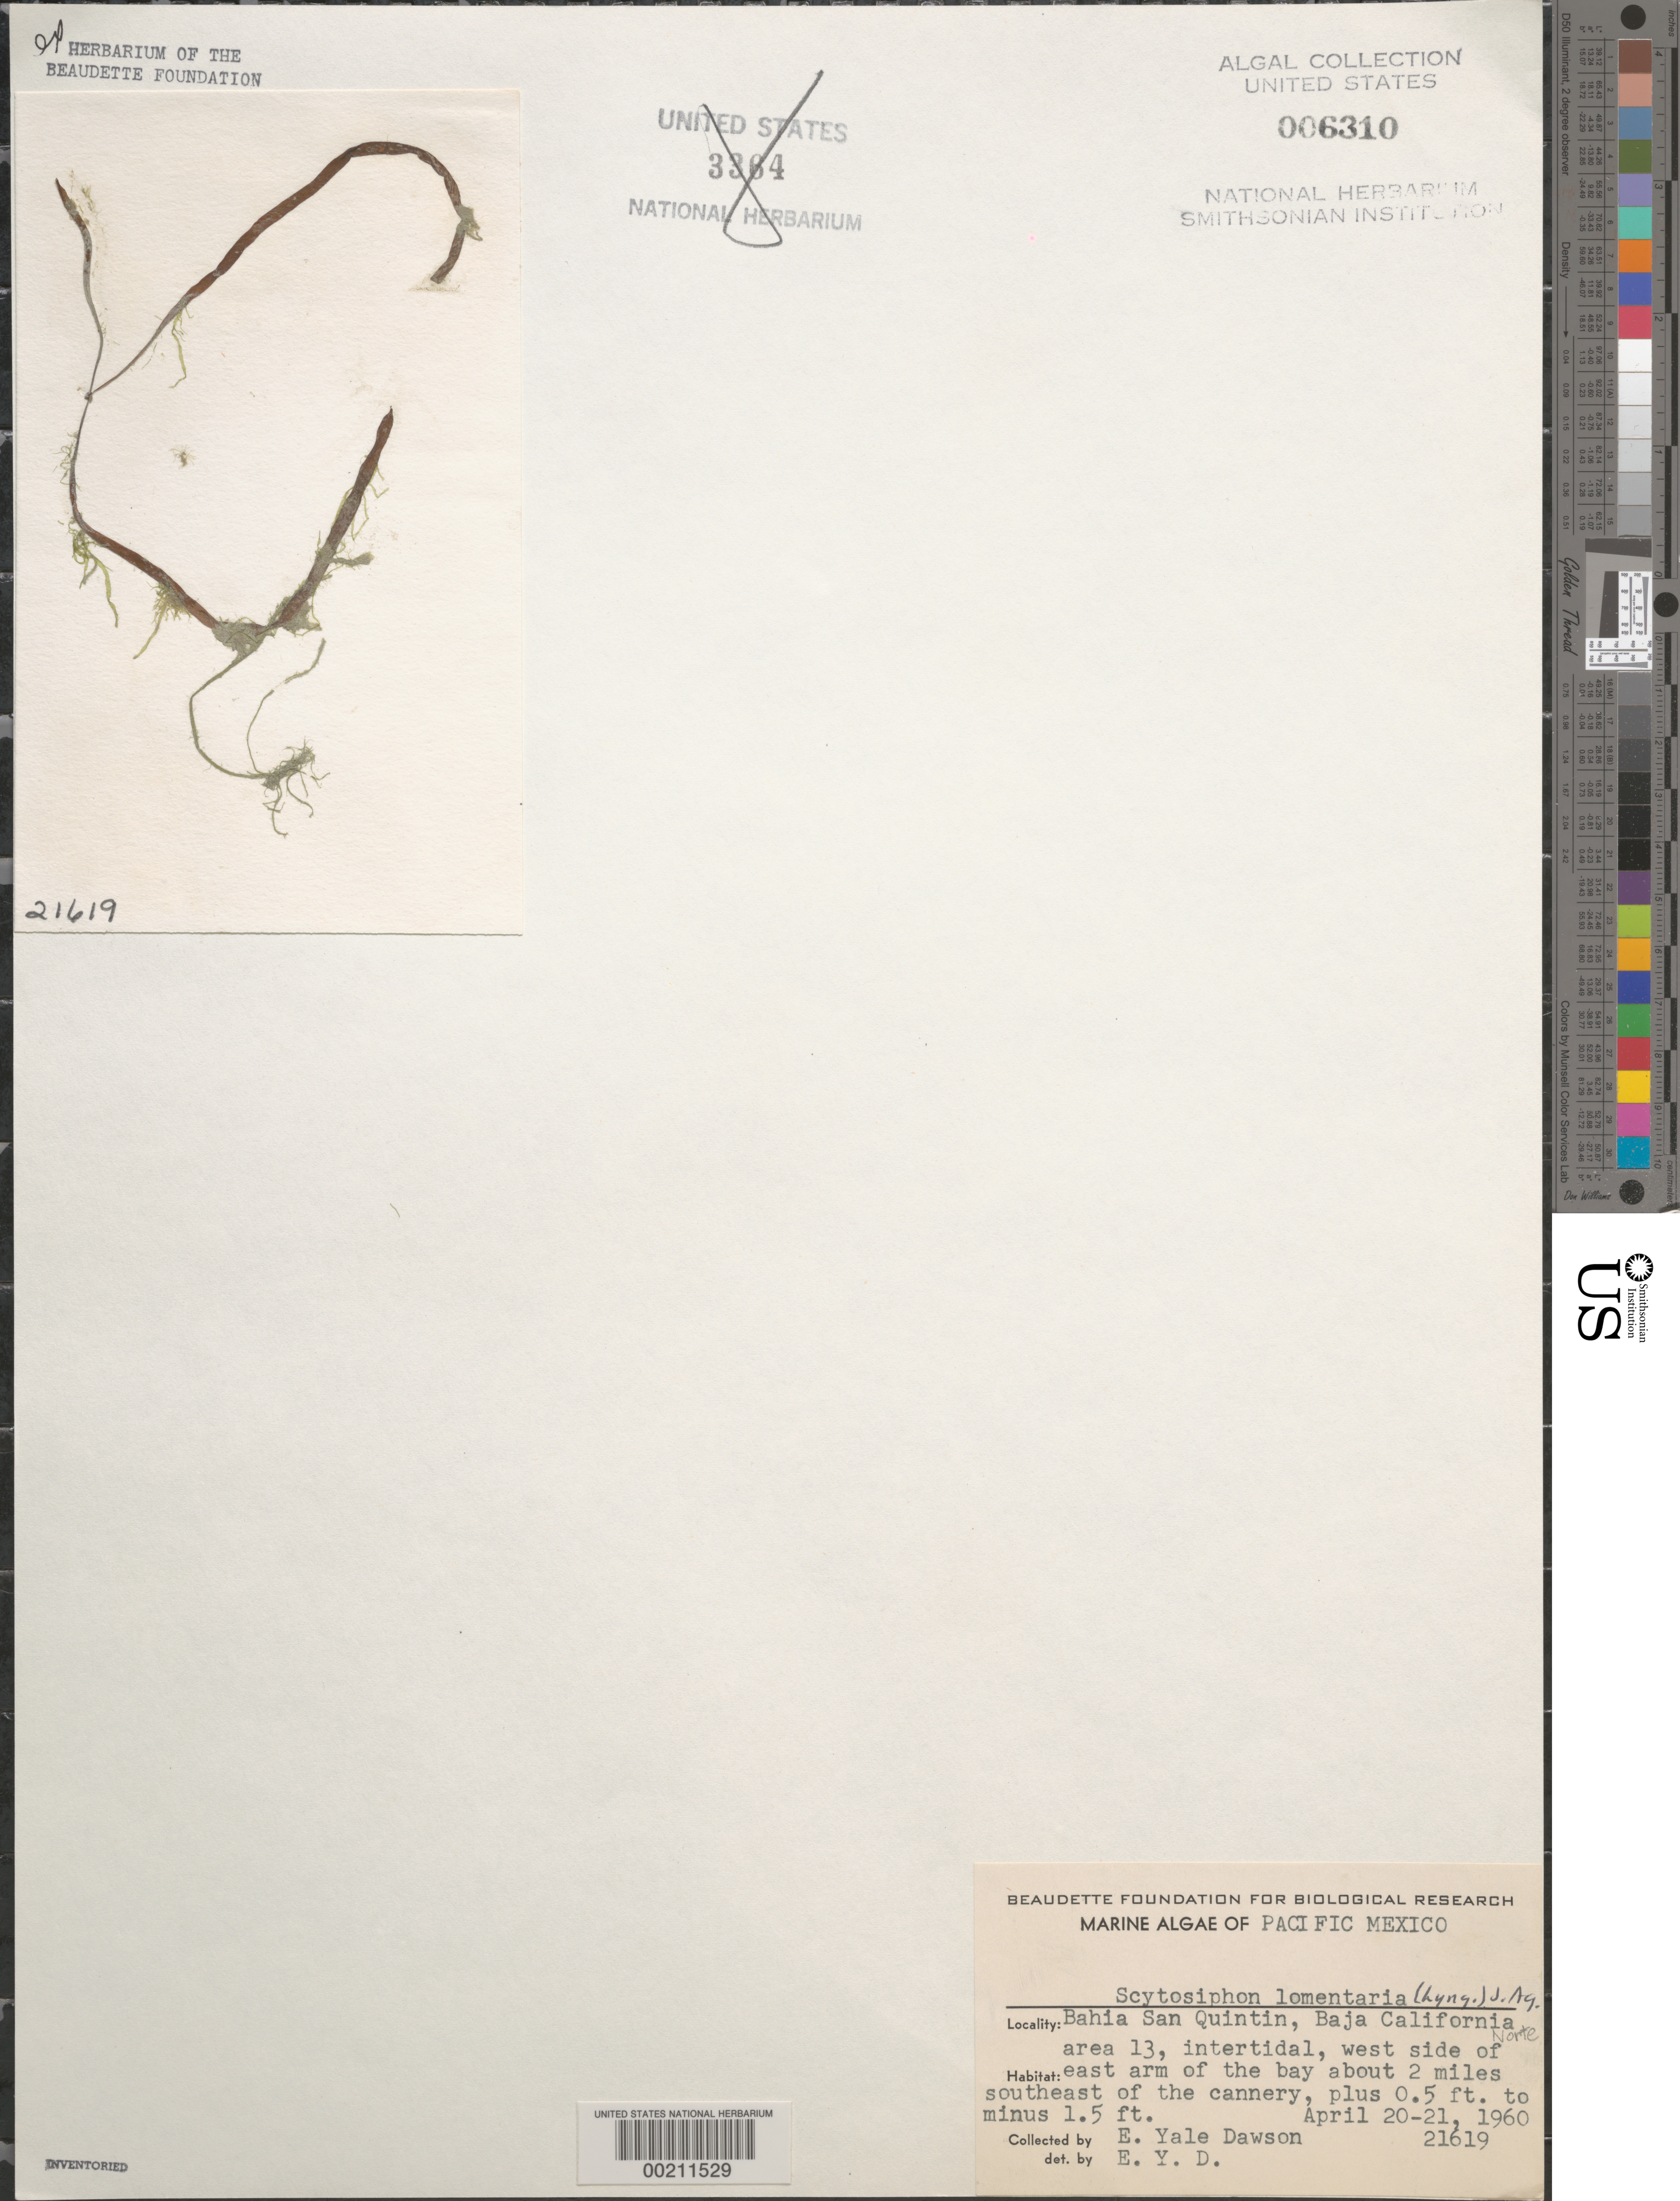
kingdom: Chromista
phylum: Ochrophyta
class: Phaeophyceae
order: Scytosiphonales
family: Scytosiphonaceae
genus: Scytosiphon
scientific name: Scytosiphon lomentaria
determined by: Dawson, E. Y.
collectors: E. Y. Dawson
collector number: EYD 21619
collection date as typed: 20 Apr 1960 TO 21 Apr 1960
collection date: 1960-04-20/1960-04-21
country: Mexico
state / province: Baja California Norte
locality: Bahia San Quintin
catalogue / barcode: US 6310